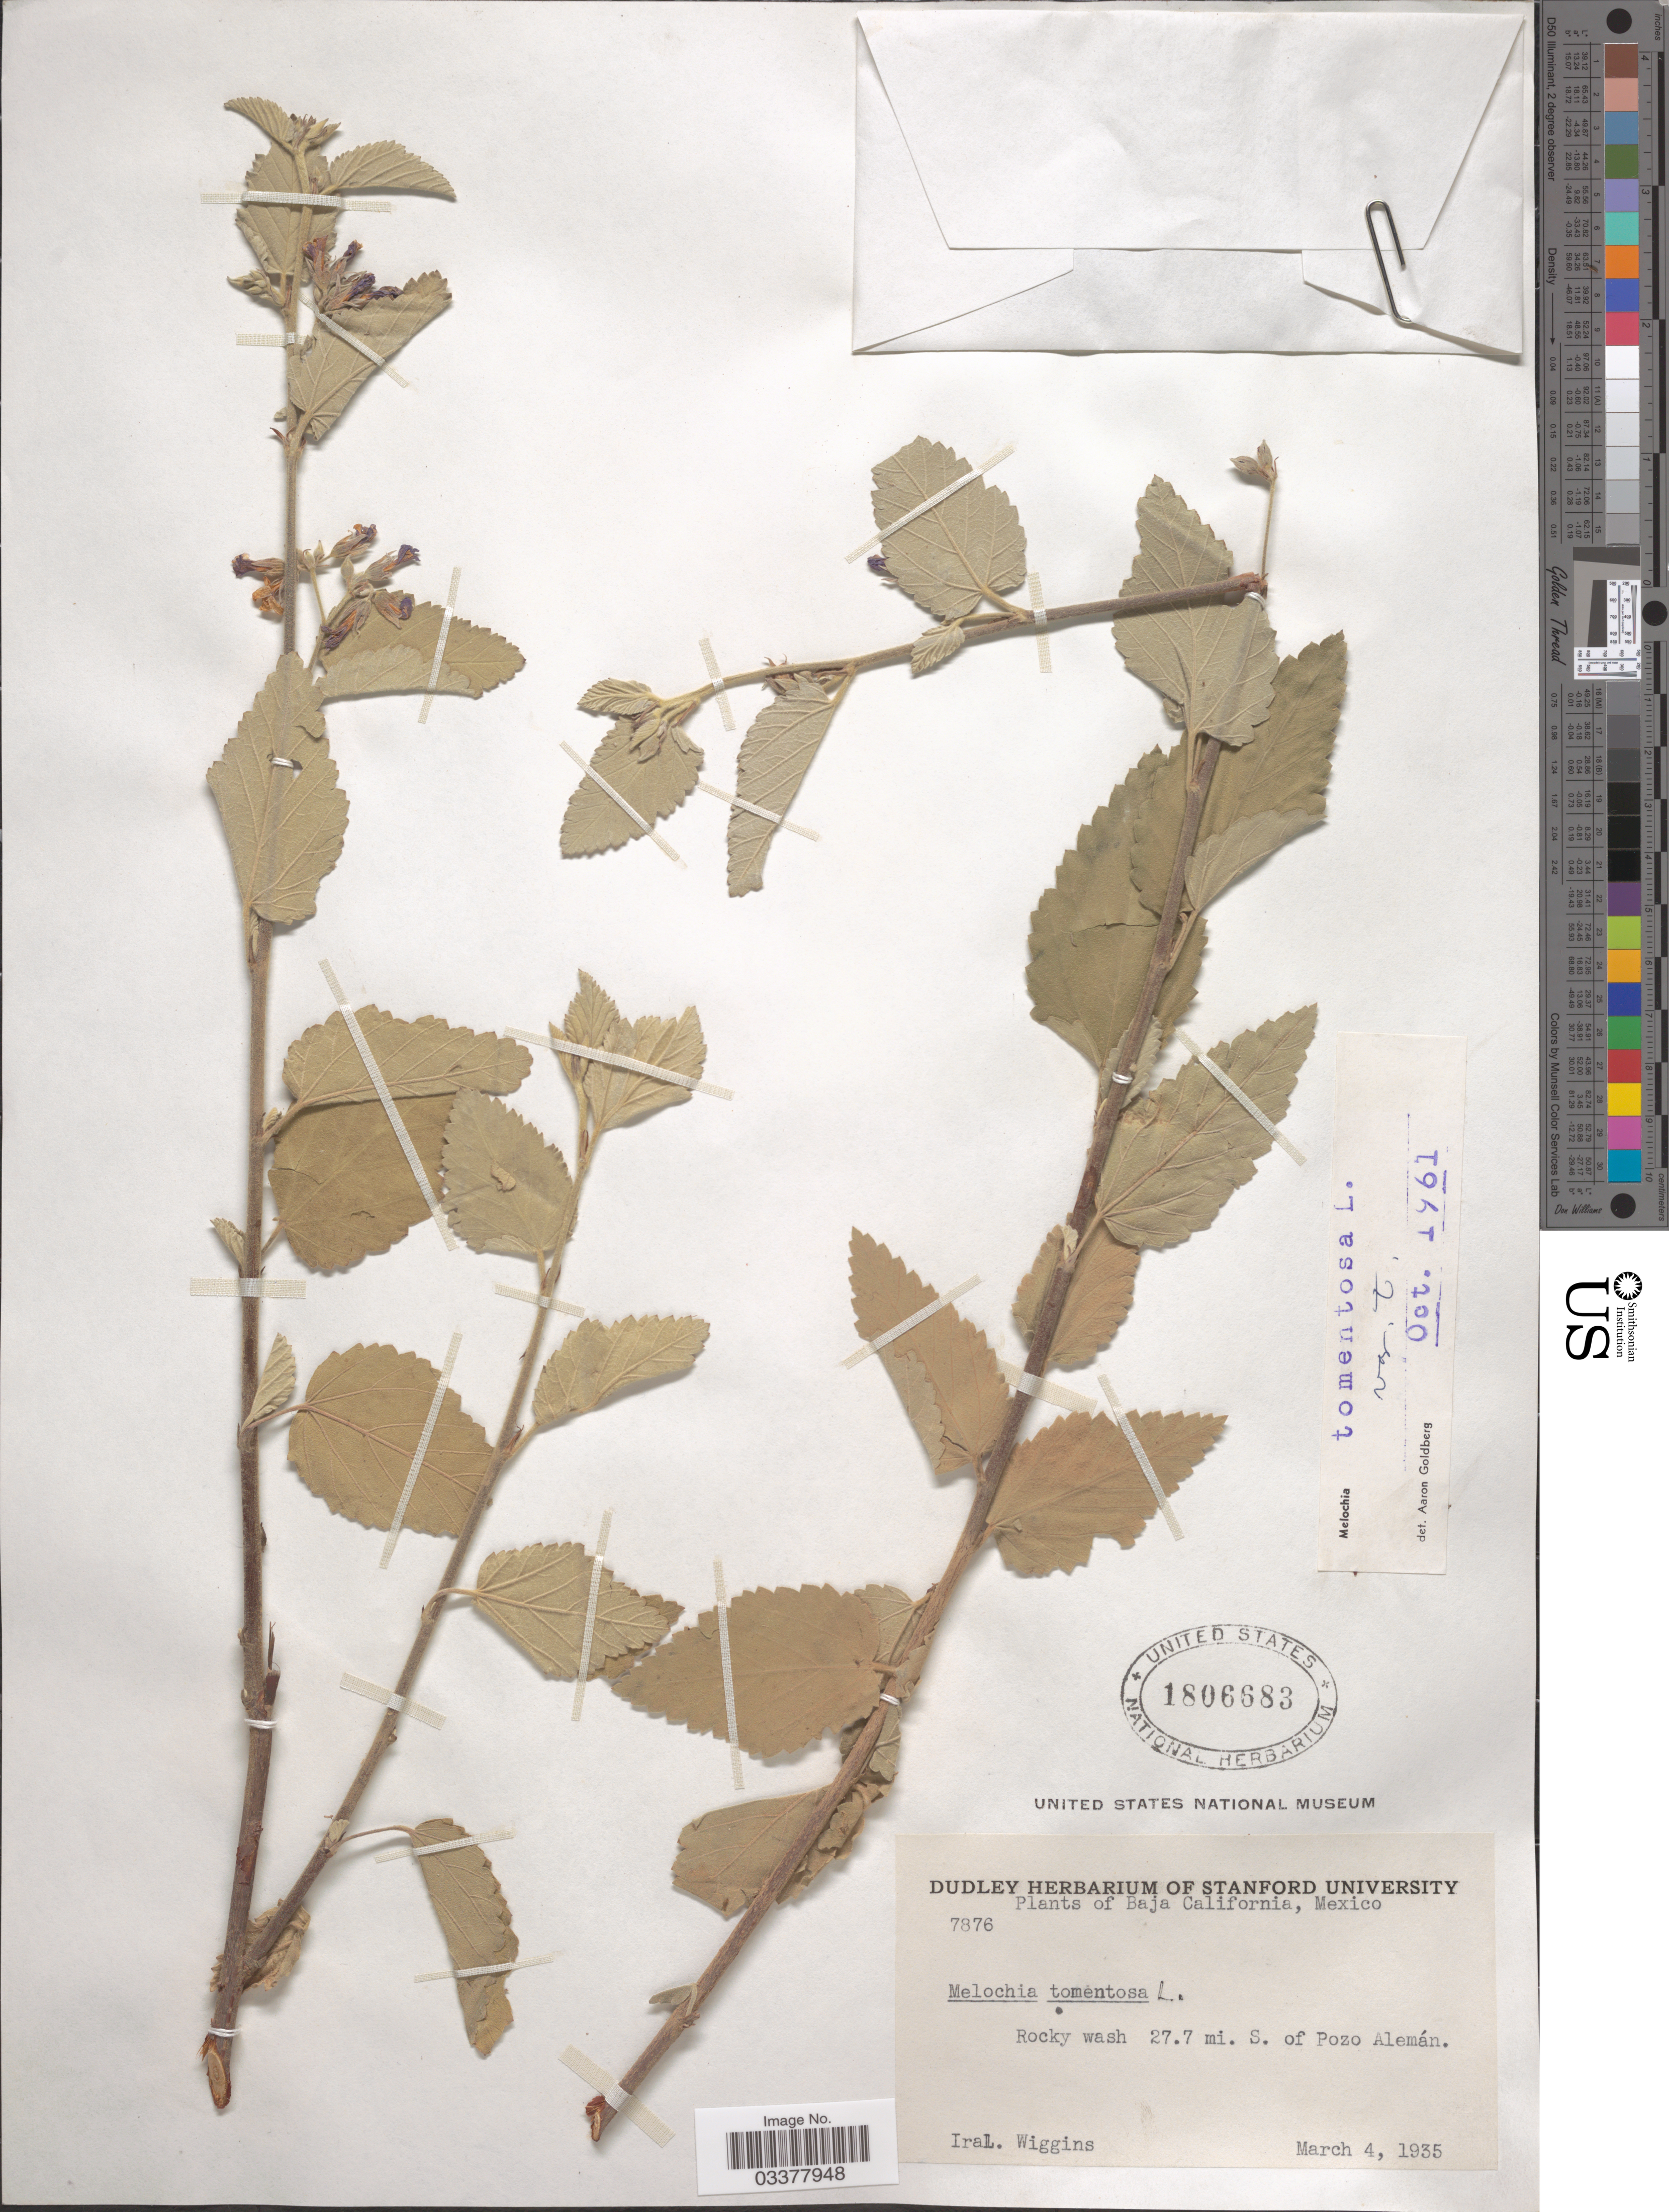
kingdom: Plantae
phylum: Tracheophyta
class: Magnoliopsida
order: Malvales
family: Malvaceae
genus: Melochia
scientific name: Melochia tomentosa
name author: L.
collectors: I. L. Wiggins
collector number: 7876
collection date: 1935-03-04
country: Mexico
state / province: Baja California Sur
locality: Rocky wash 27.7 mi. S. of Pozo Alemán.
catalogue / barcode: US 1806683